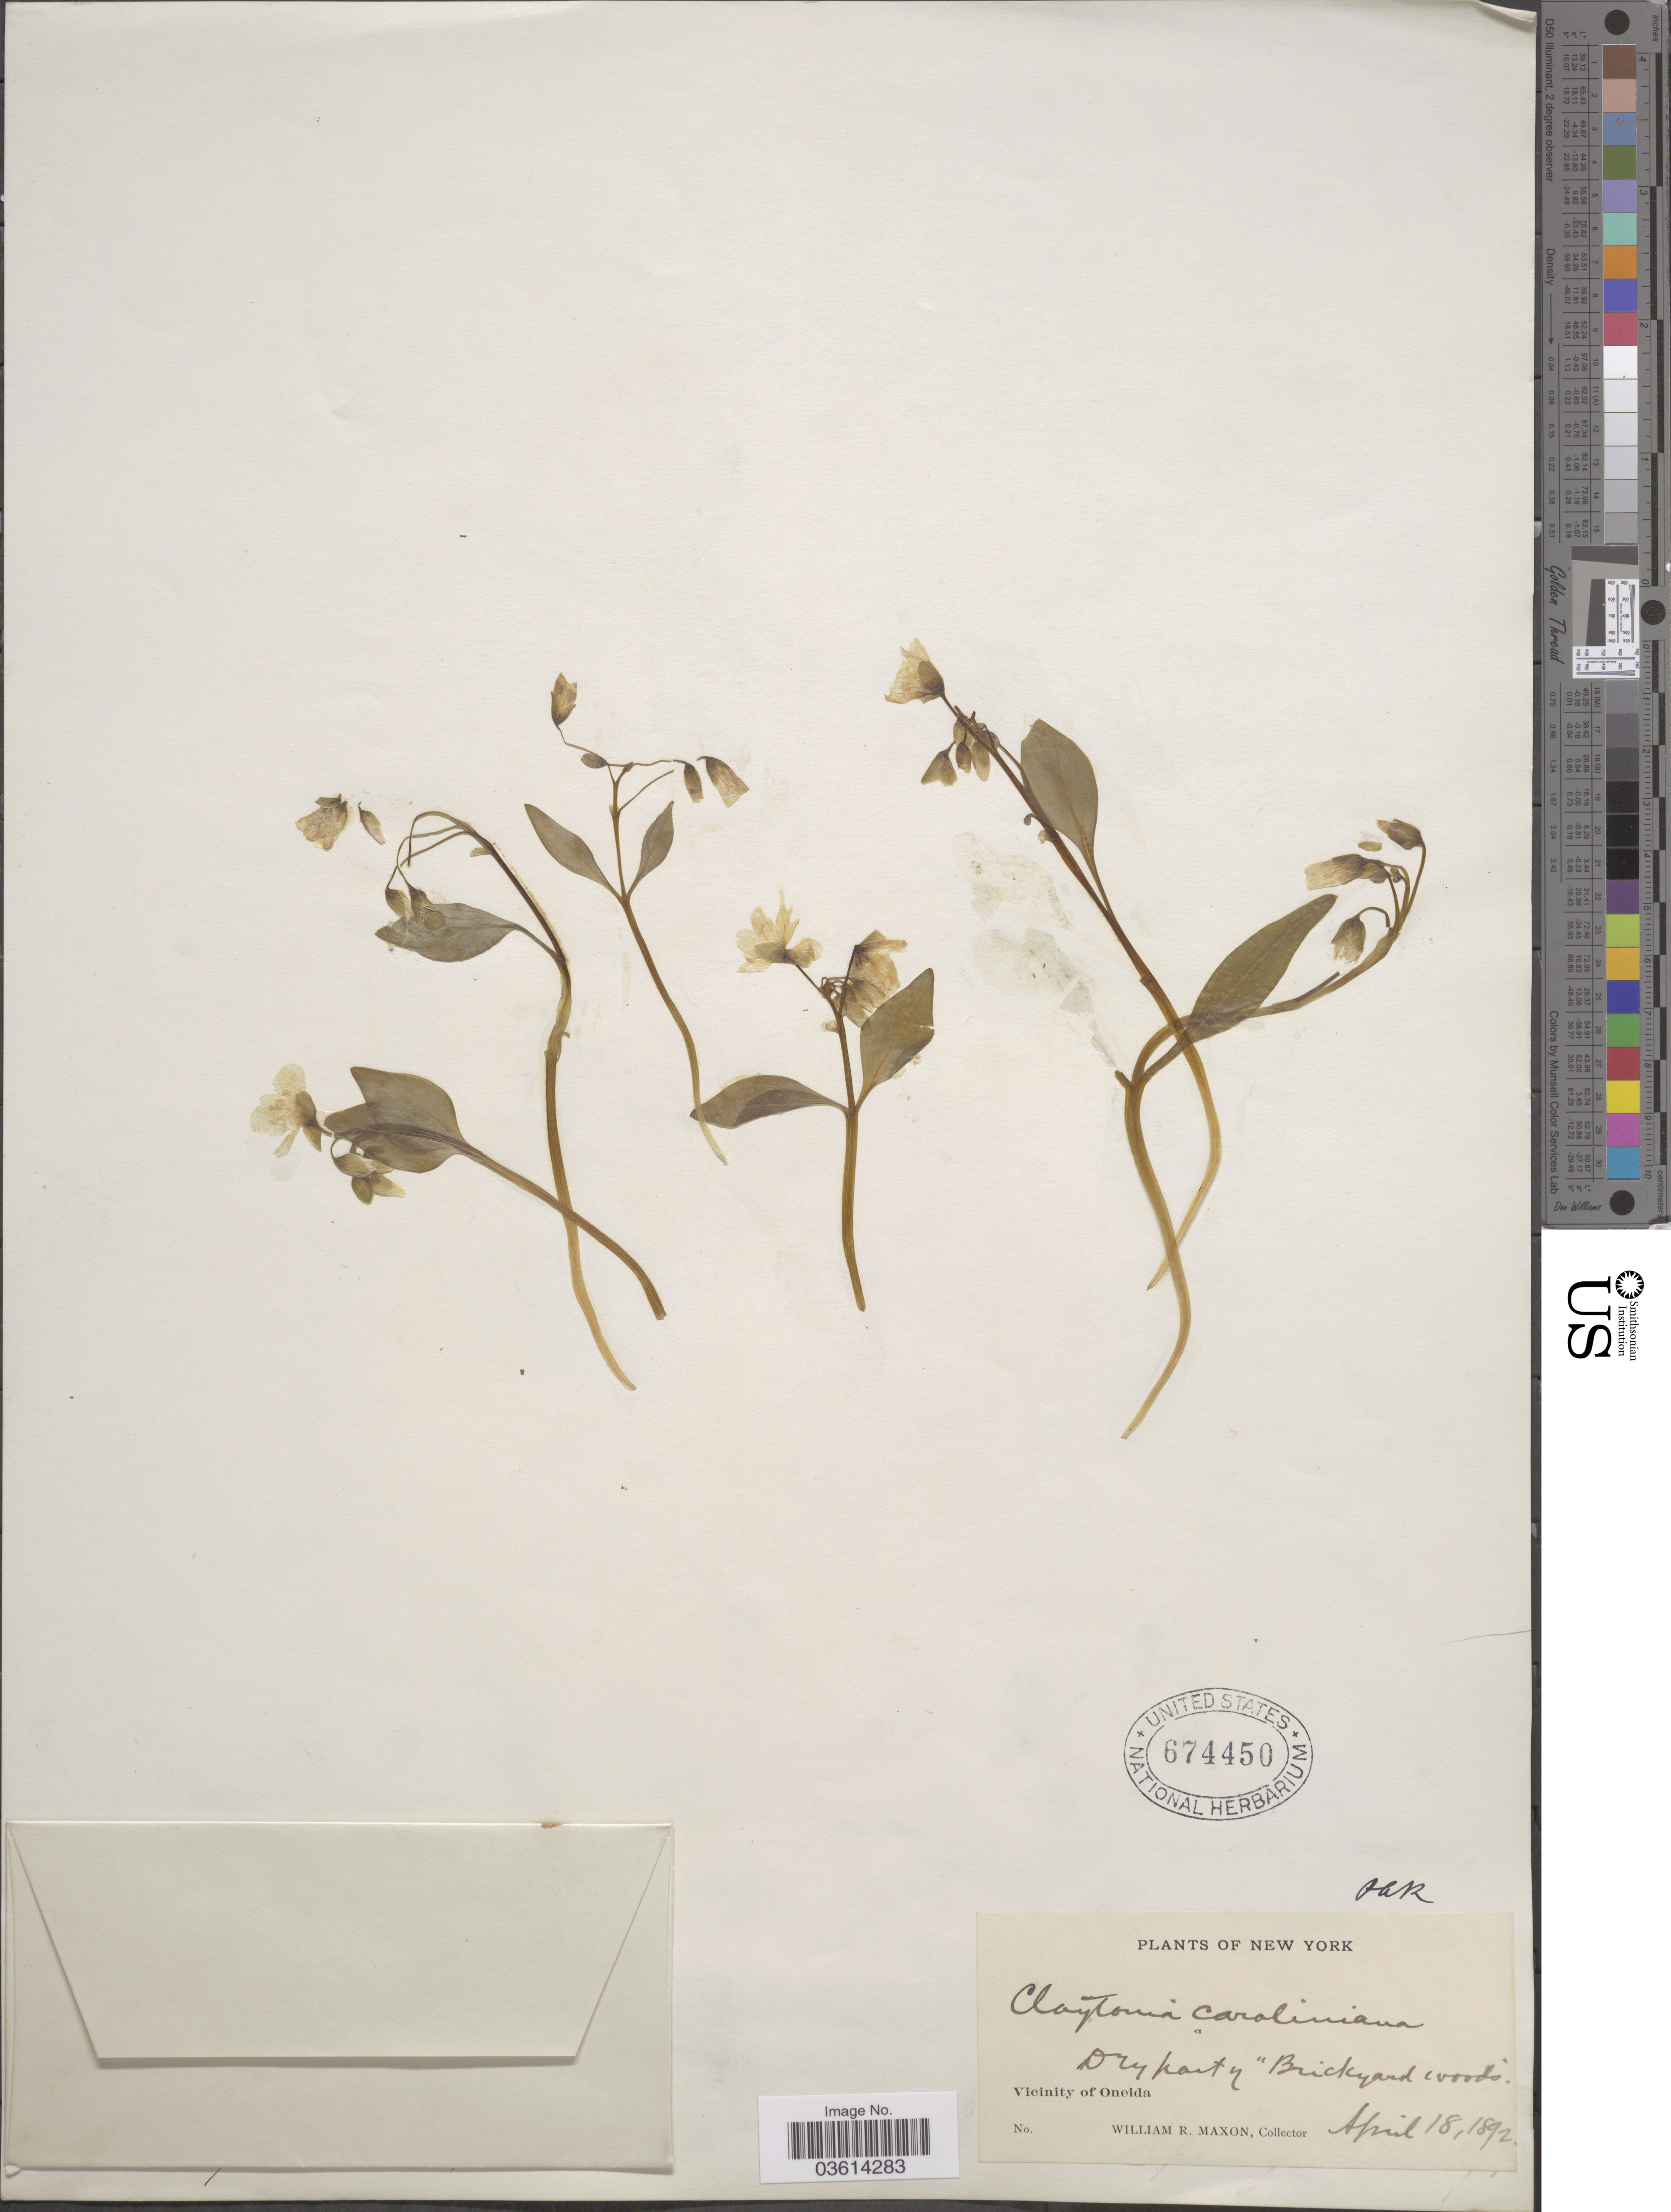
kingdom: Plantae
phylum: Tracheophyta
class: Magnoliopsida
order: Caryophyllales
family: Montiaceae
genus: Claytonia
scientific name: Claytonia caroliniana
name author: Michx.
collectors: W. R. Maxon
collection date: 1892-04-18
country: United States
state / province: New York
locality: Vicinity of Oneida.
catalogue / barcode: US 674450